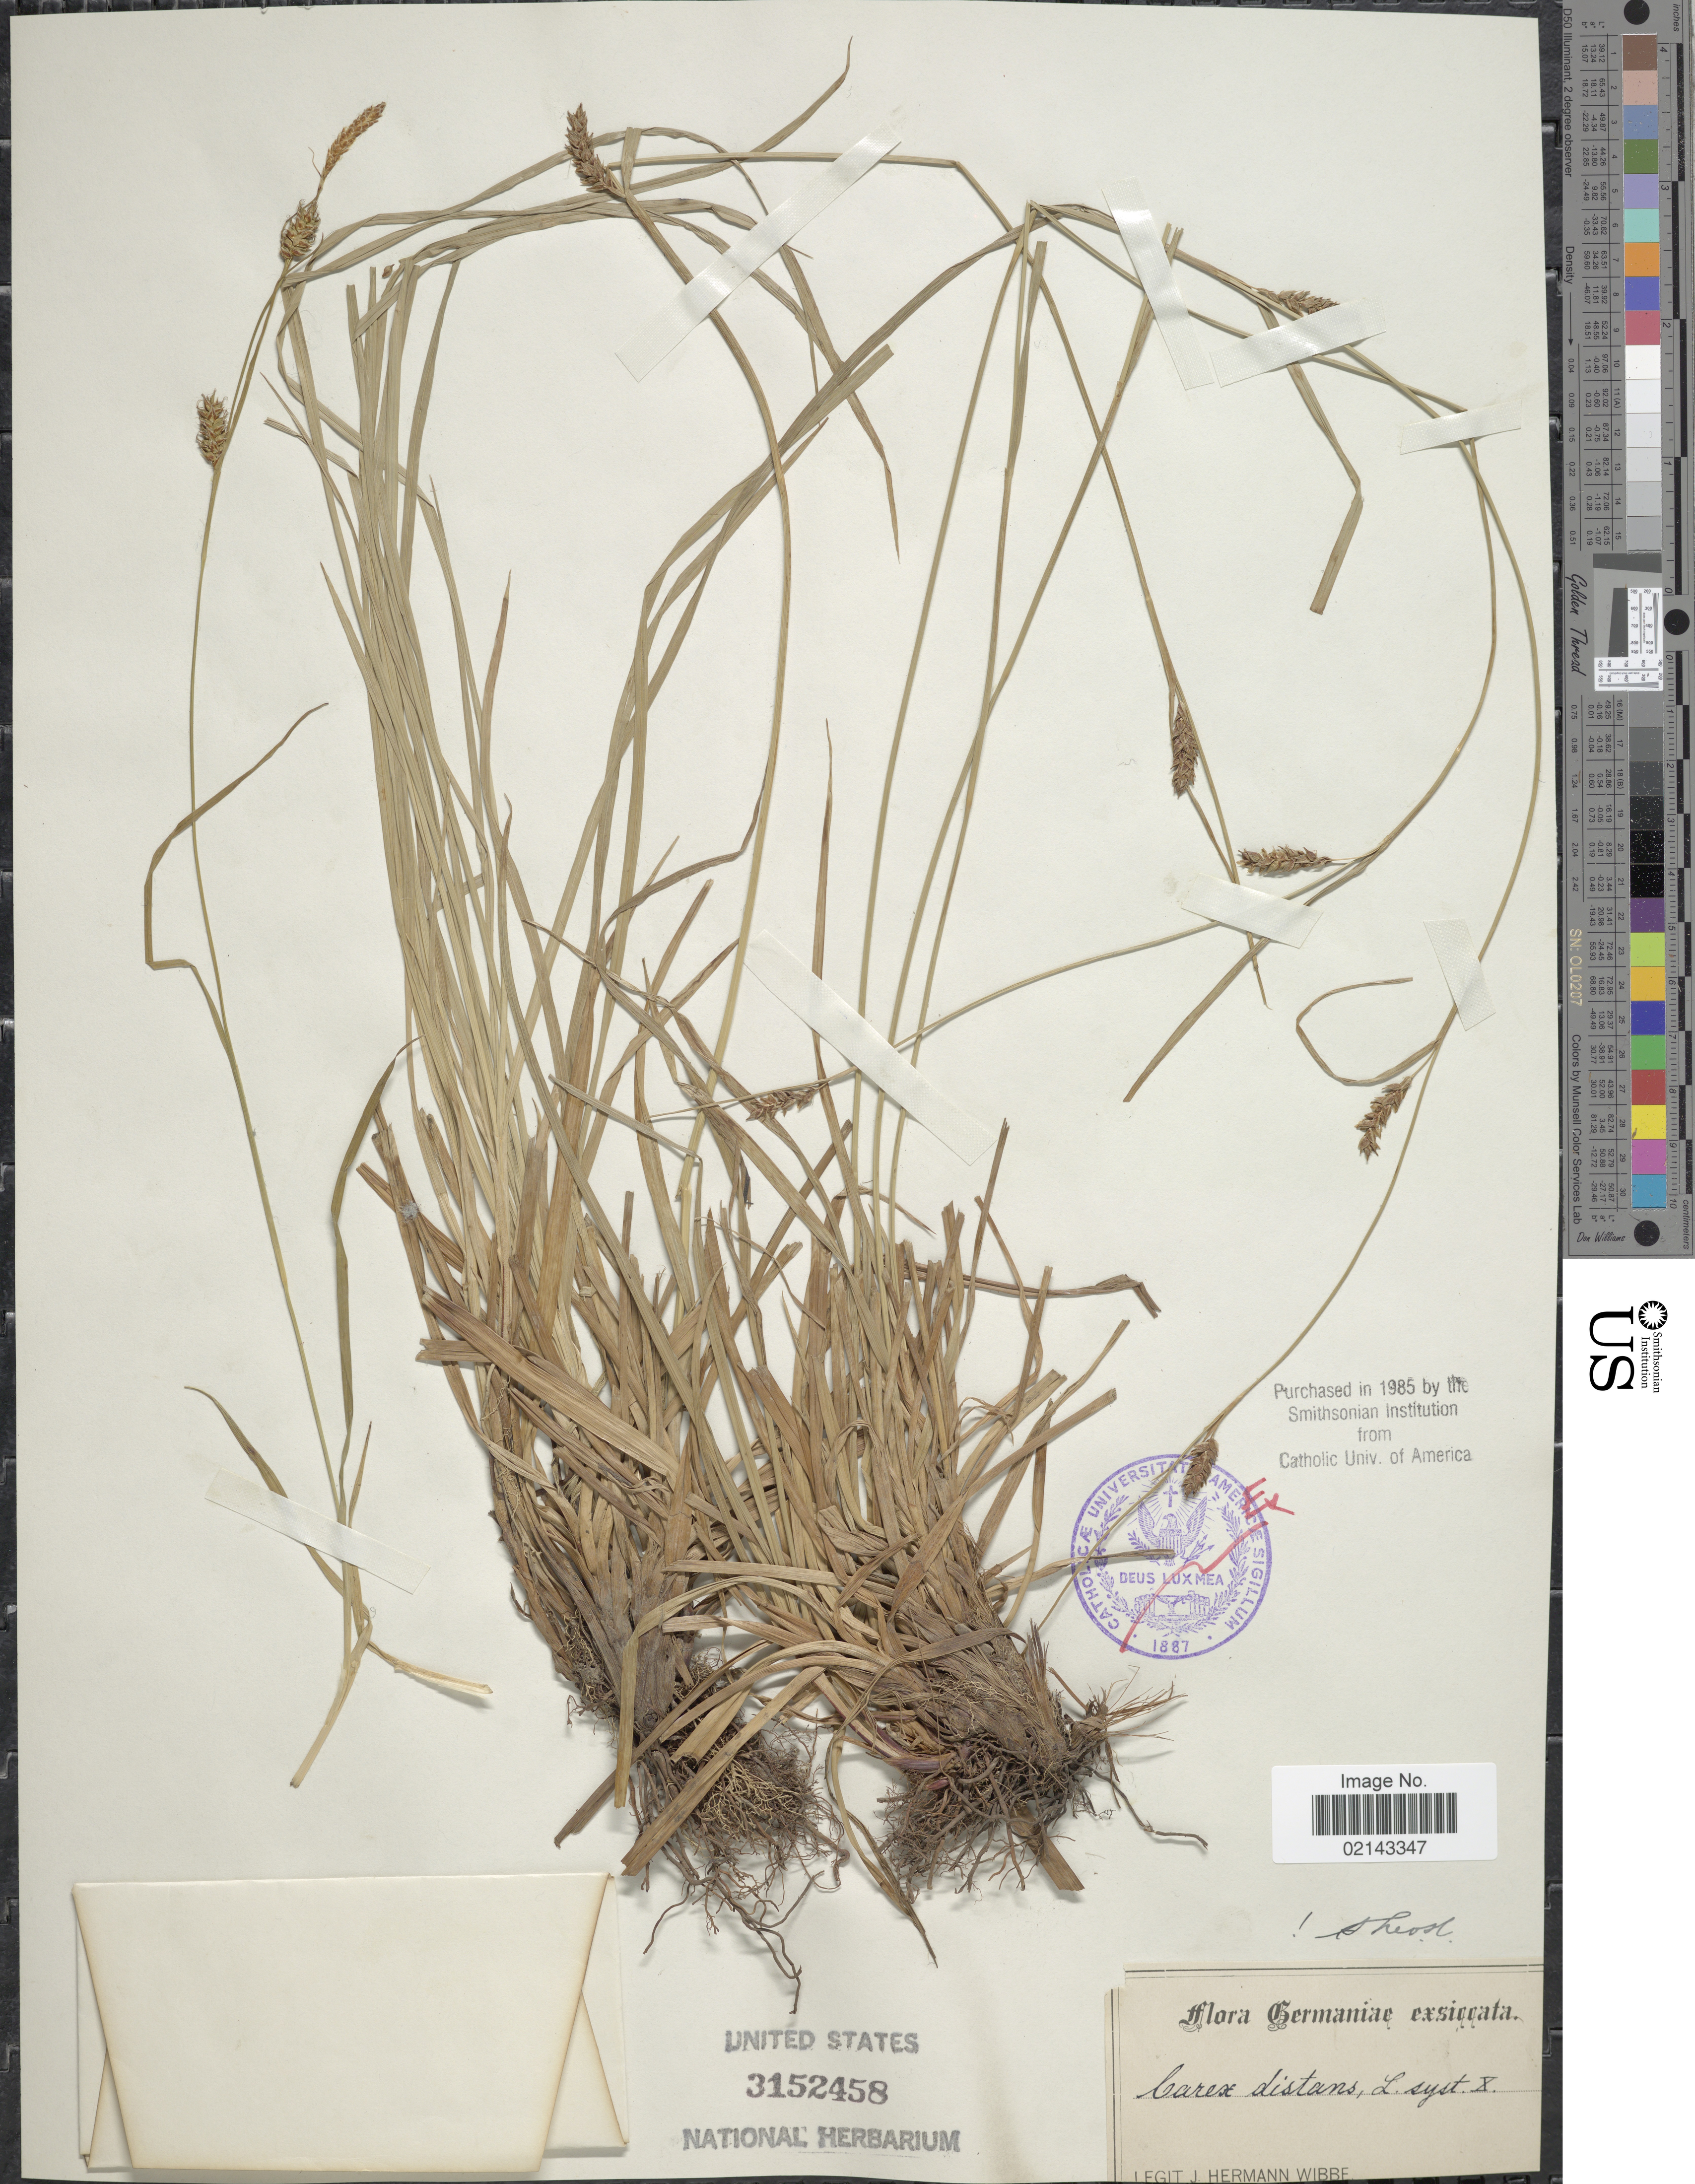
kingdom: Plantae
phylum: Tracheophyta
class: Liliopsida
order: Poales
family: Cyperaceae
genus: Carex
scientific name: Carex distans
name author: L.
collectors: J. Wibbe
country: Germany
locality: Germaniae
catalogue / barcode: US 3152458